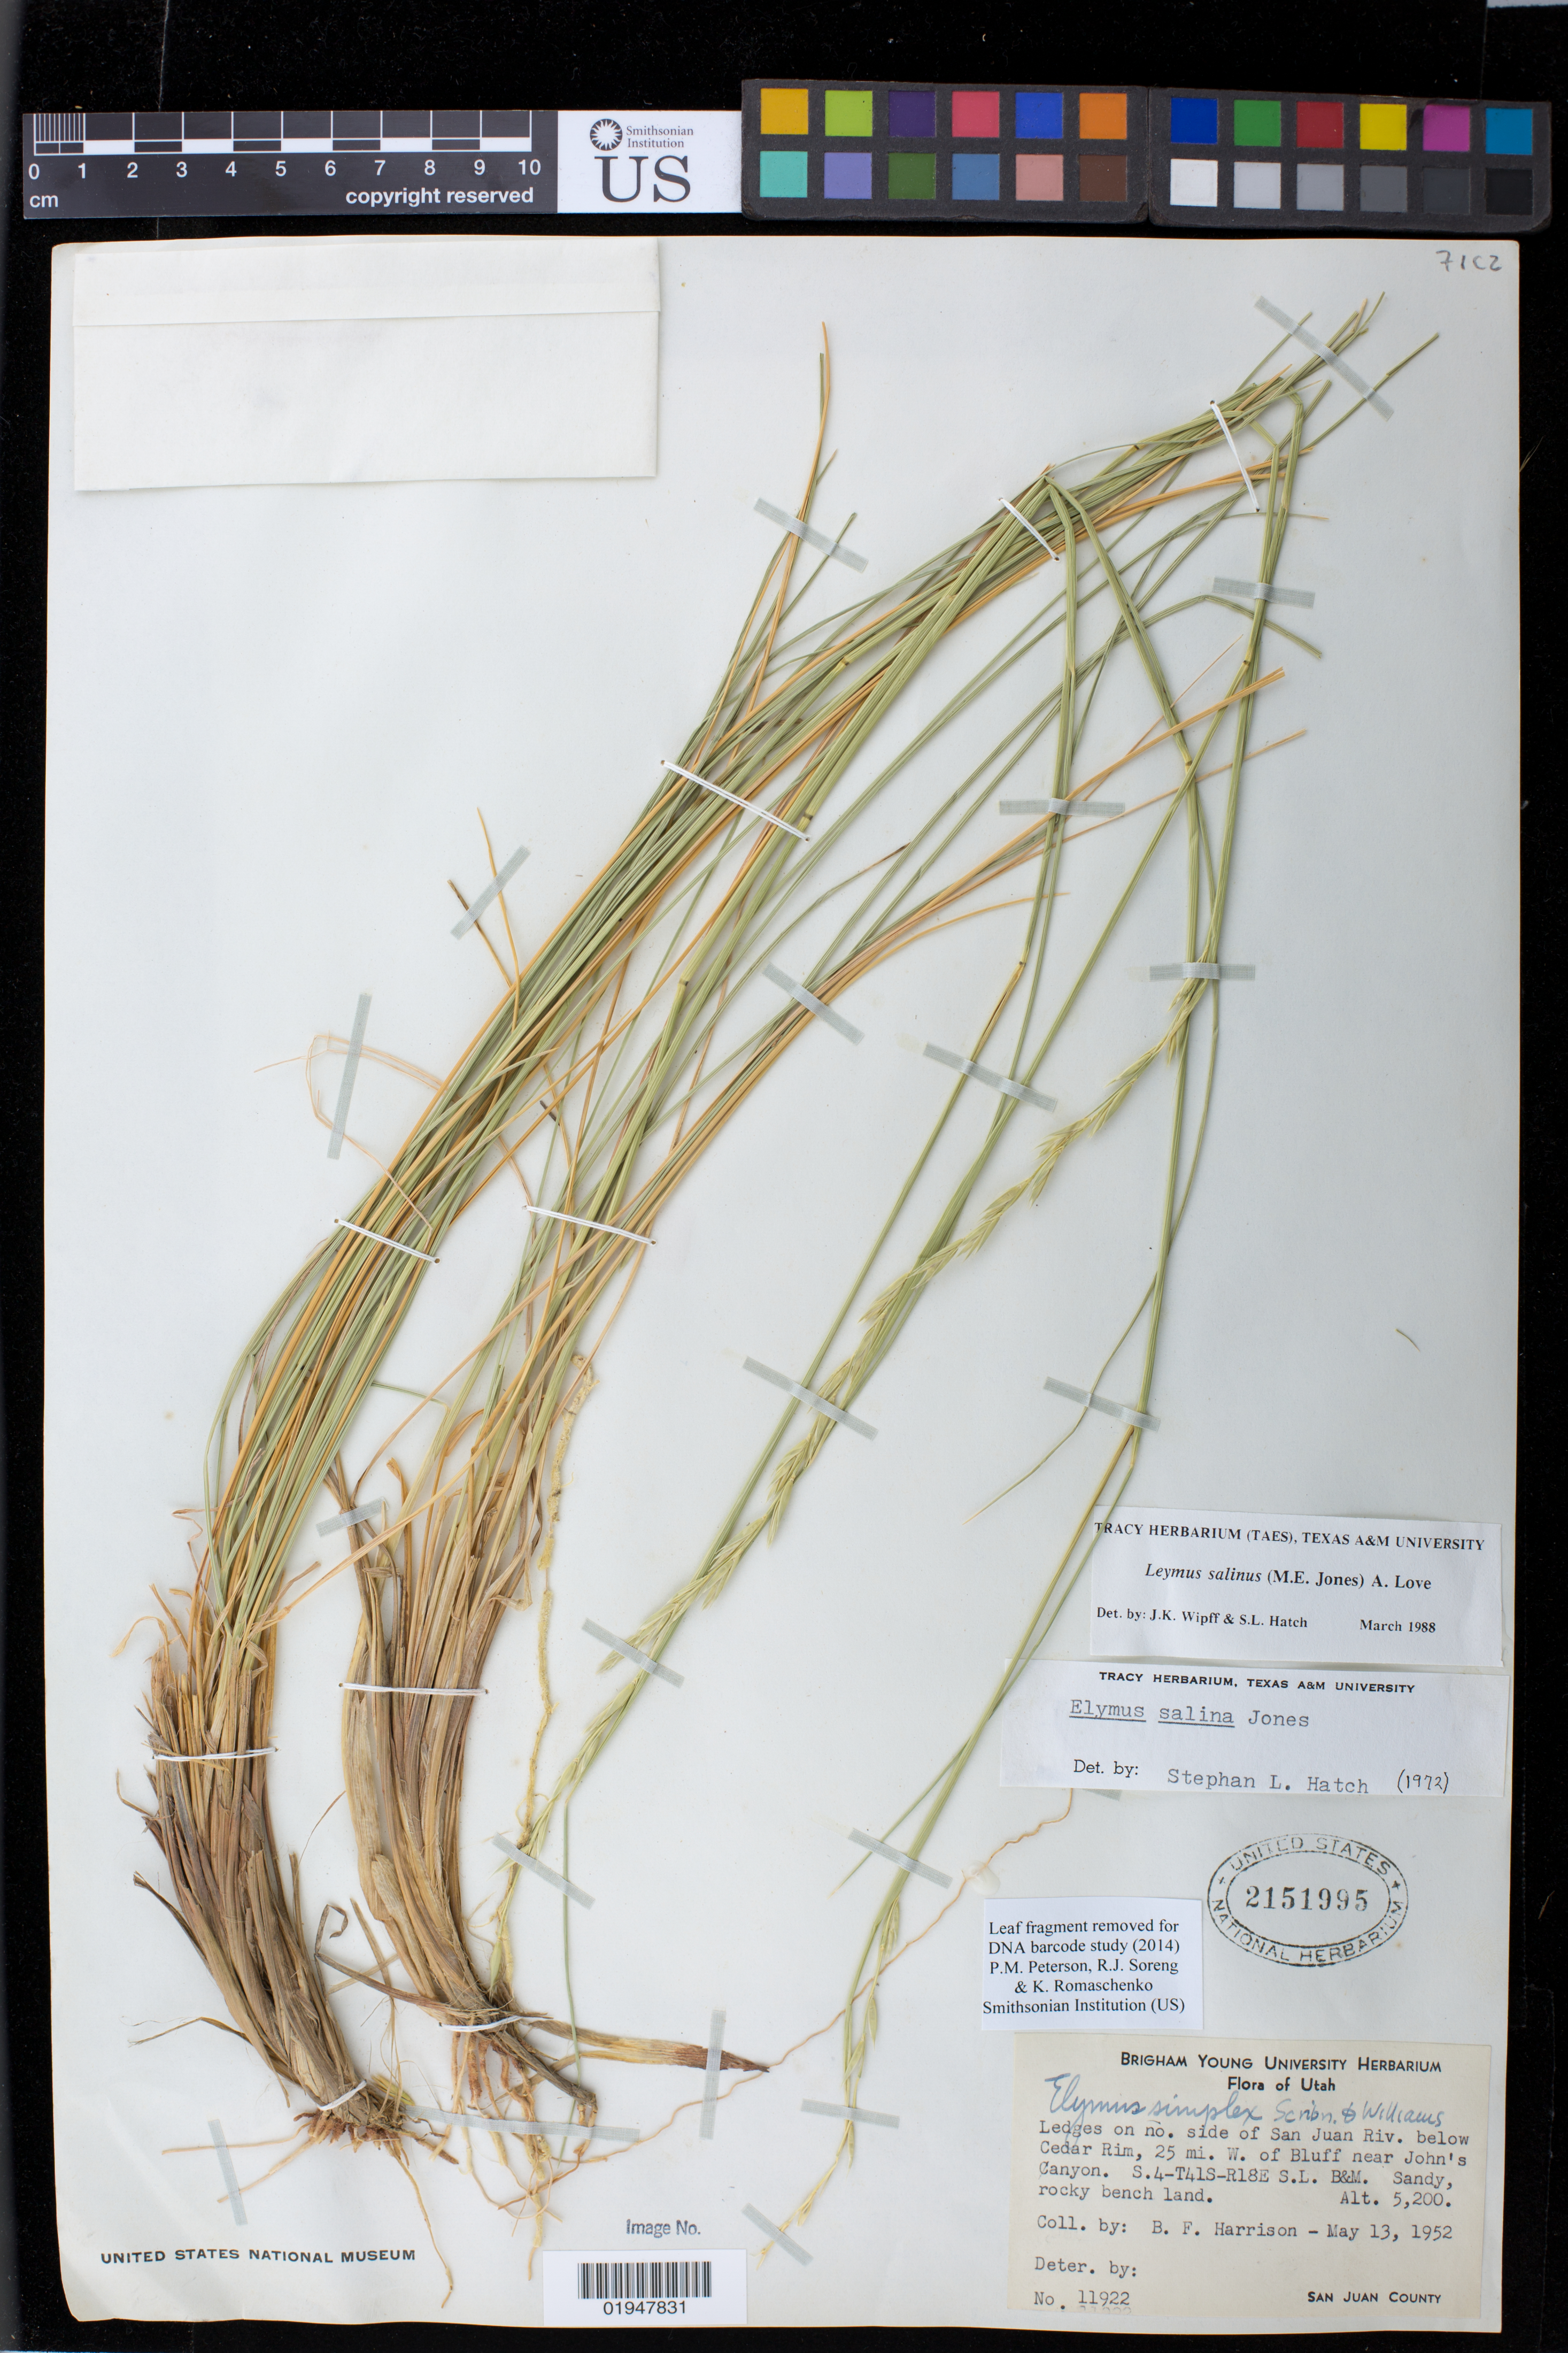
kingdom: Plantae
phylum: Tracheophyta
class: Liliopsida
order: Poales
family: Poaceae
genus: Leymus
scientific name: Leymus salina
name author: (M.E. Jones) Á. Löve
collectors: B. F. Harrison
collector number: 11922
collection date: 1952-05-13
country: United States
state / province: Utah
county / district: San Juan County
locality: Ledges on no. side of San Juan Riv. below Cedar Rim, 25 mi. W. of Bluff near John's Canyon. S.4-T41S-R18E S.L. B&M.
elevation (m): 1585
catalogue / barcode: US 2151995